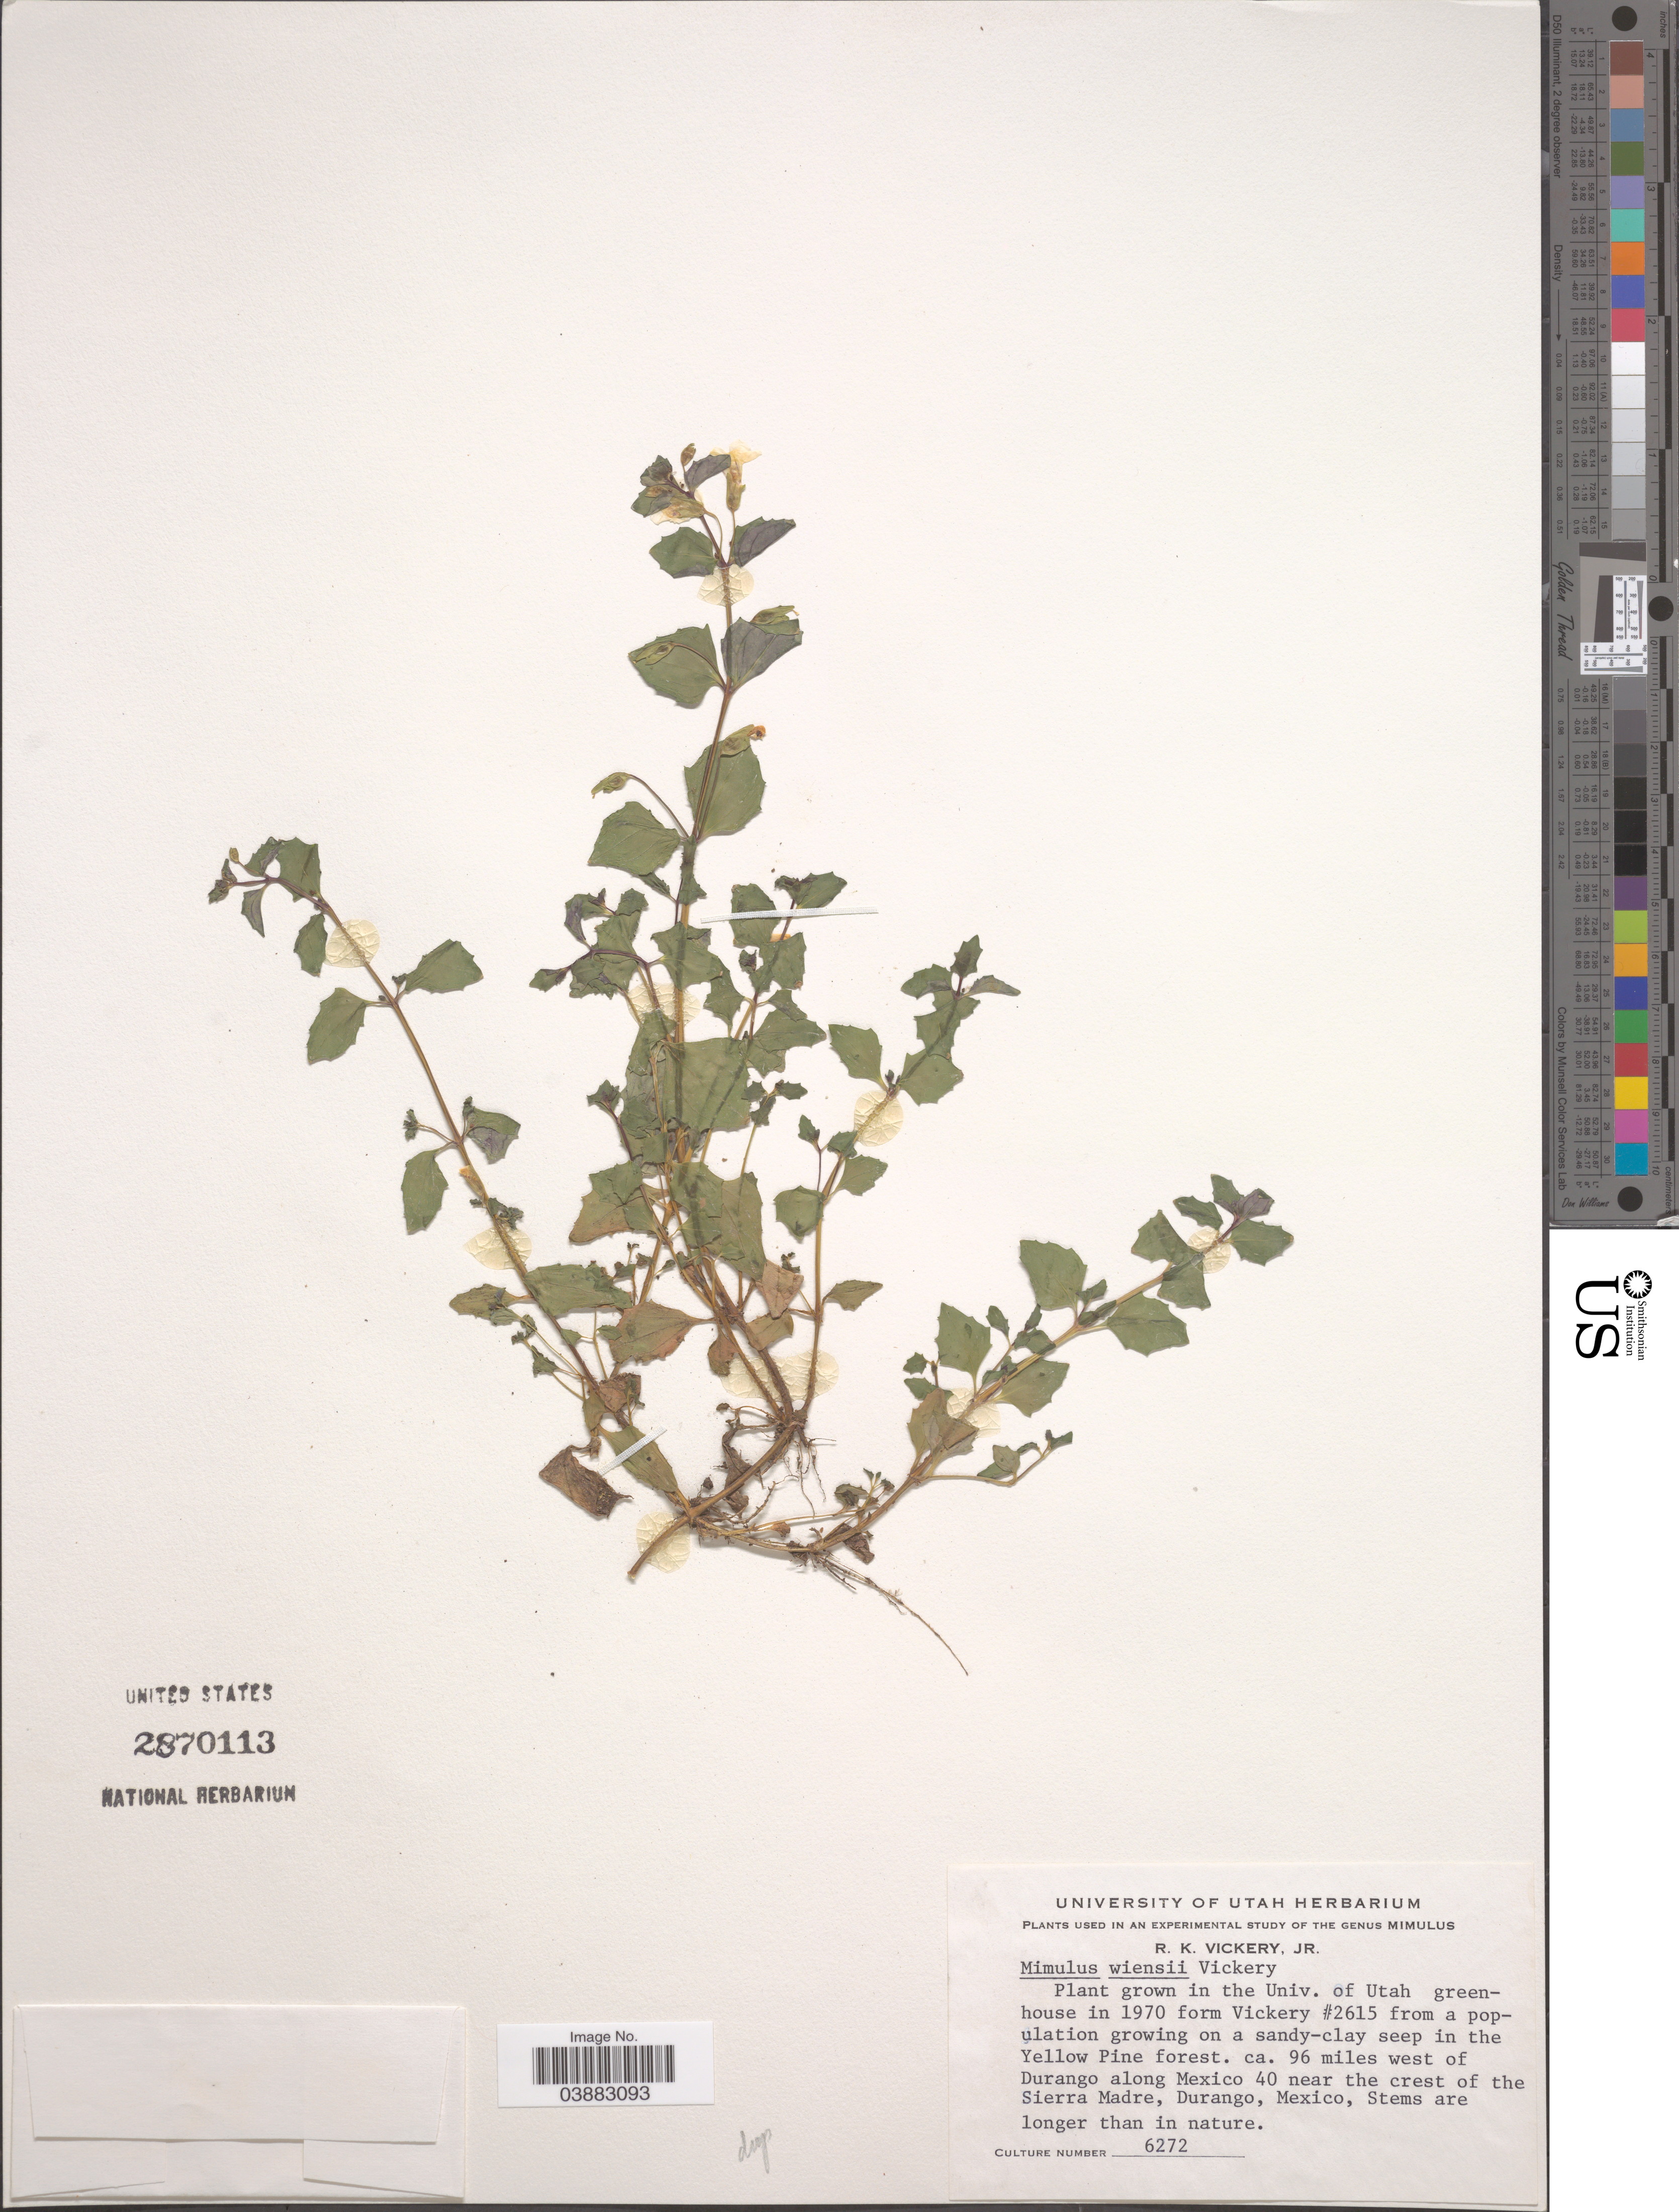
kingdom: Plantae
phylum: Tracheophyta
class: Magnoliopsida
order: Lamiales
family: Phrymaceae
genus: Mimulus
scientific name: Mimulus wiensii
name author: R.K. Vickery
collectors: R. Vickery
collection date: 1970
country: United States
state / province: Utah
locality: In the Univ. of Utah greenhouse.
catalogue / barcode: US 2870113